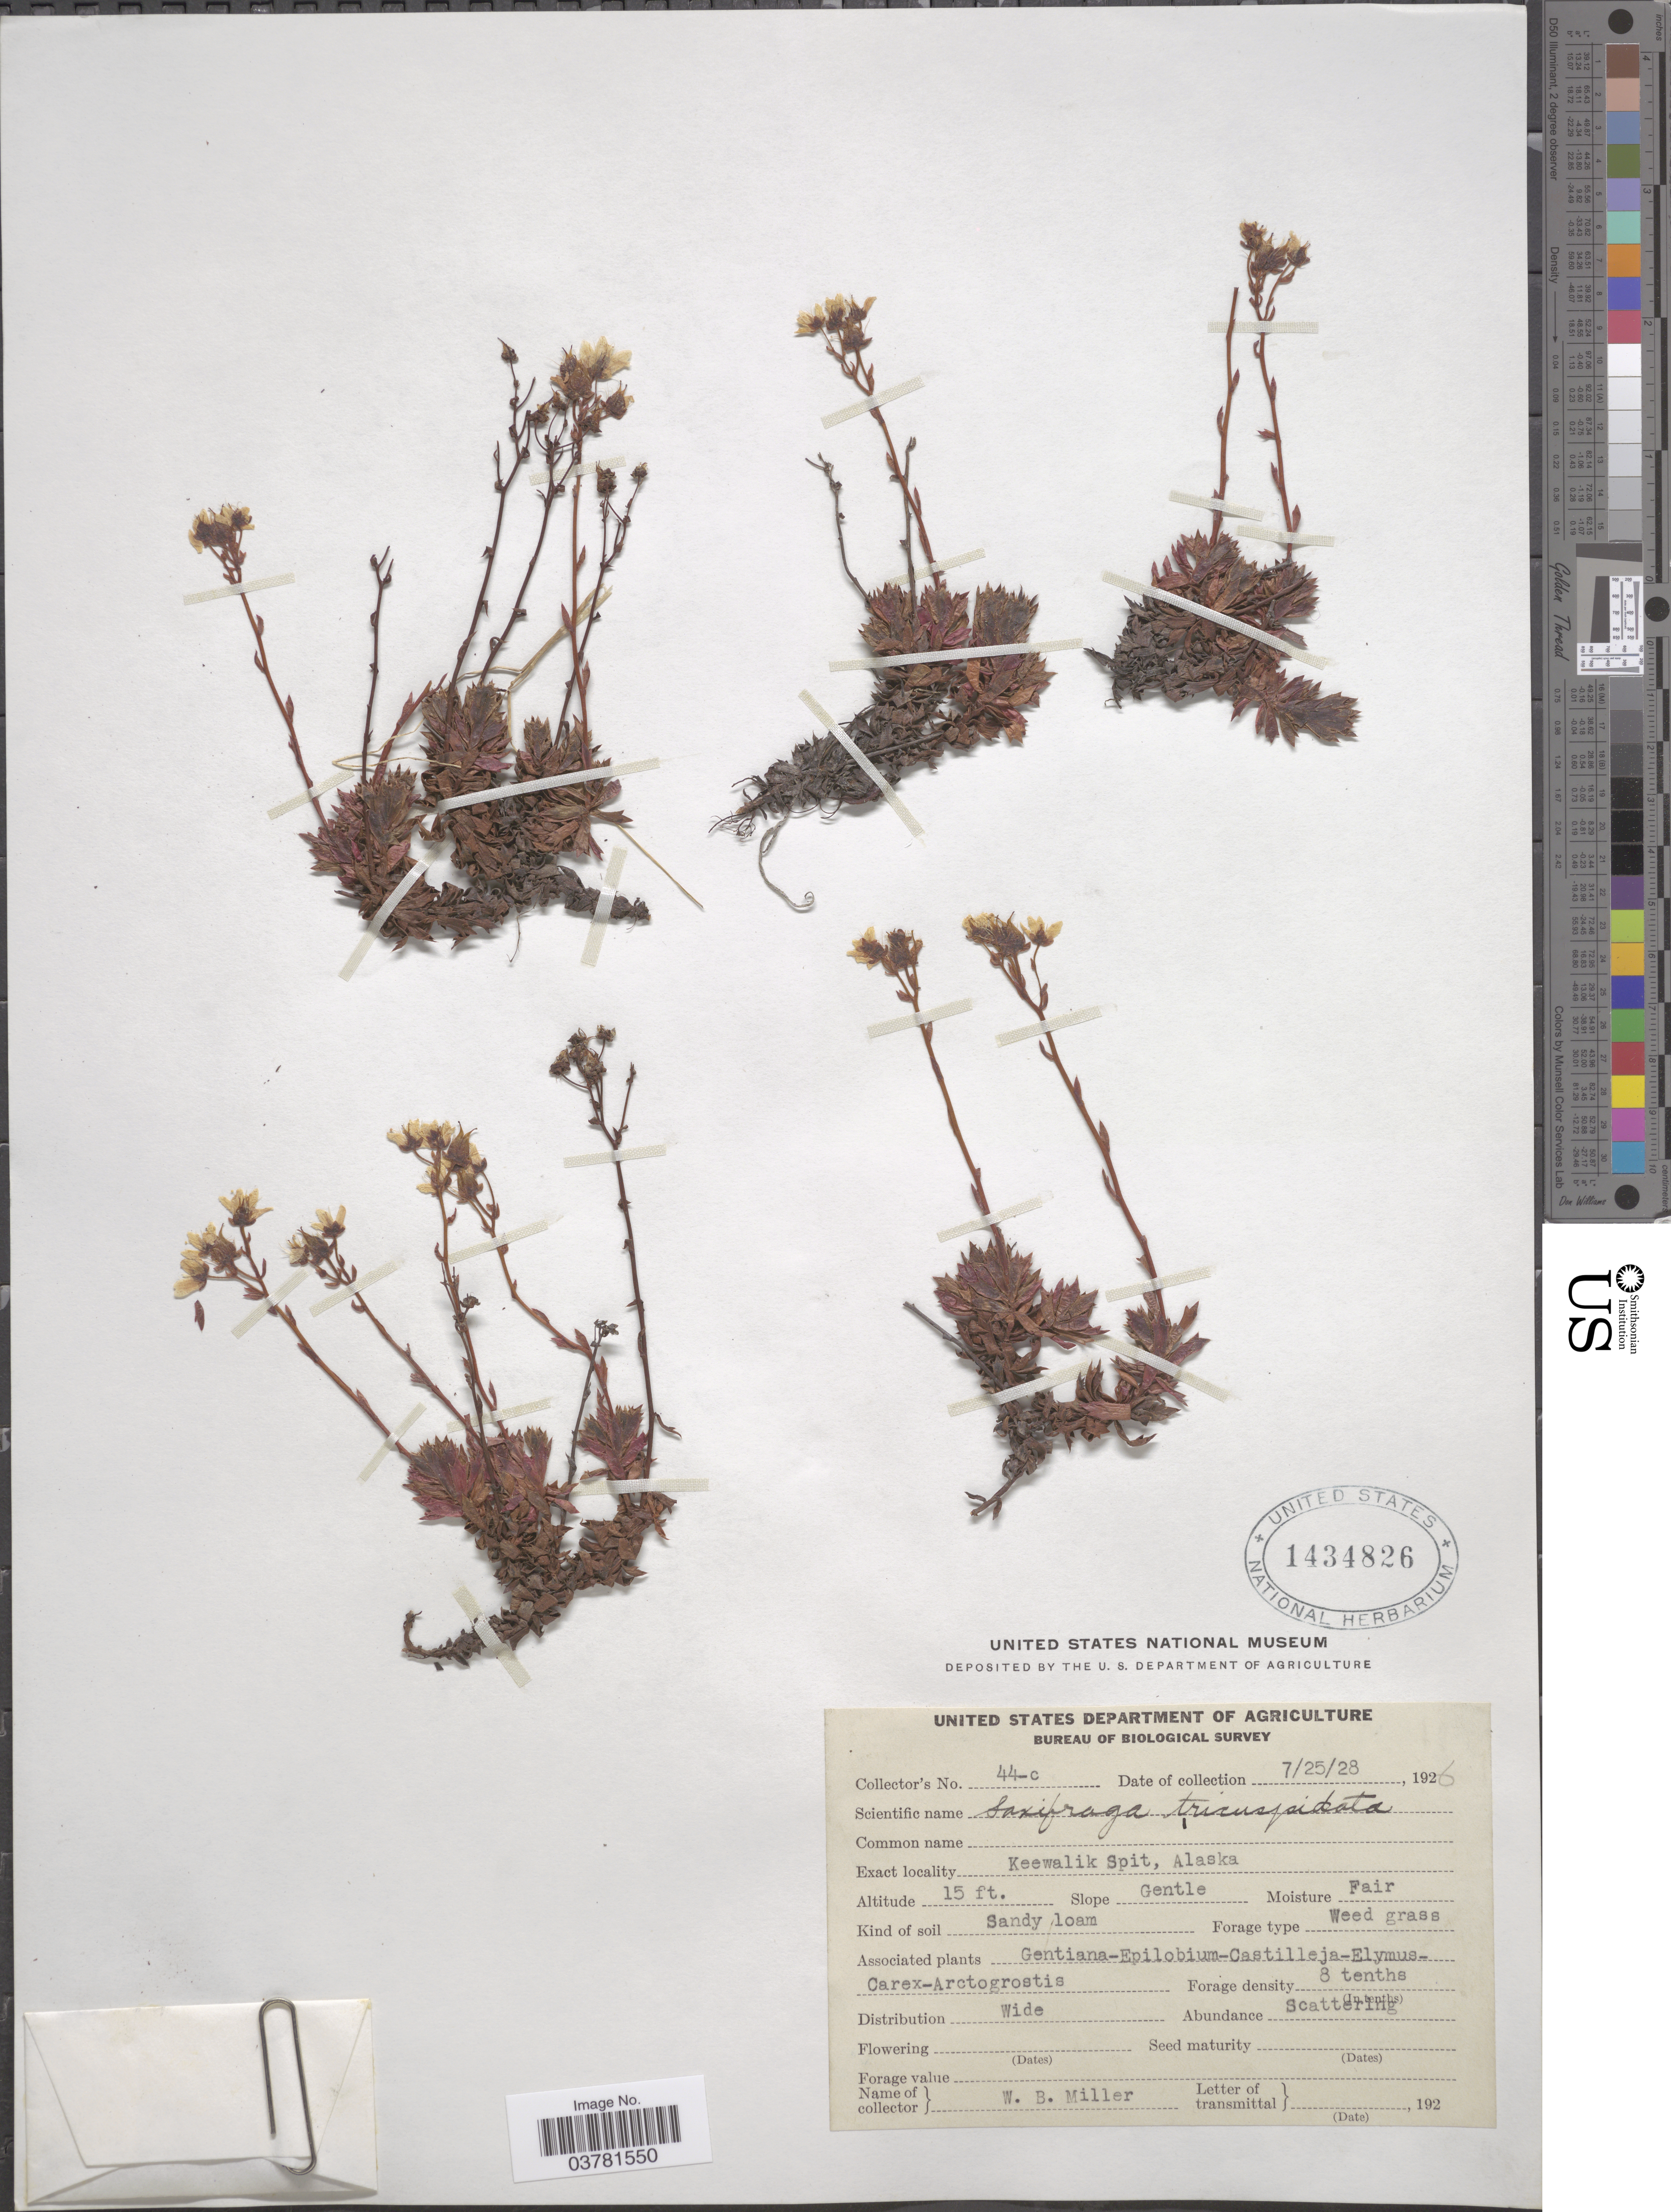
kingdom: Plantae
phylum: Tracheophyta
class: Magnoliopsida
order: Saxifragales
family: Saxifragaceae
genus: Saxifraga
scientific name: Saxifraga tricuspidata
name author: Rottb.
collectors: W. Miller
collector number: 44-c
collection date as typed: Transcribed d/m/y: 25/7/28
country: United States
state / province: Alaska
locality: Keewalik Spit. Slope Gentle.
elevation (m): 5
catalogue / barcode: US 1434826